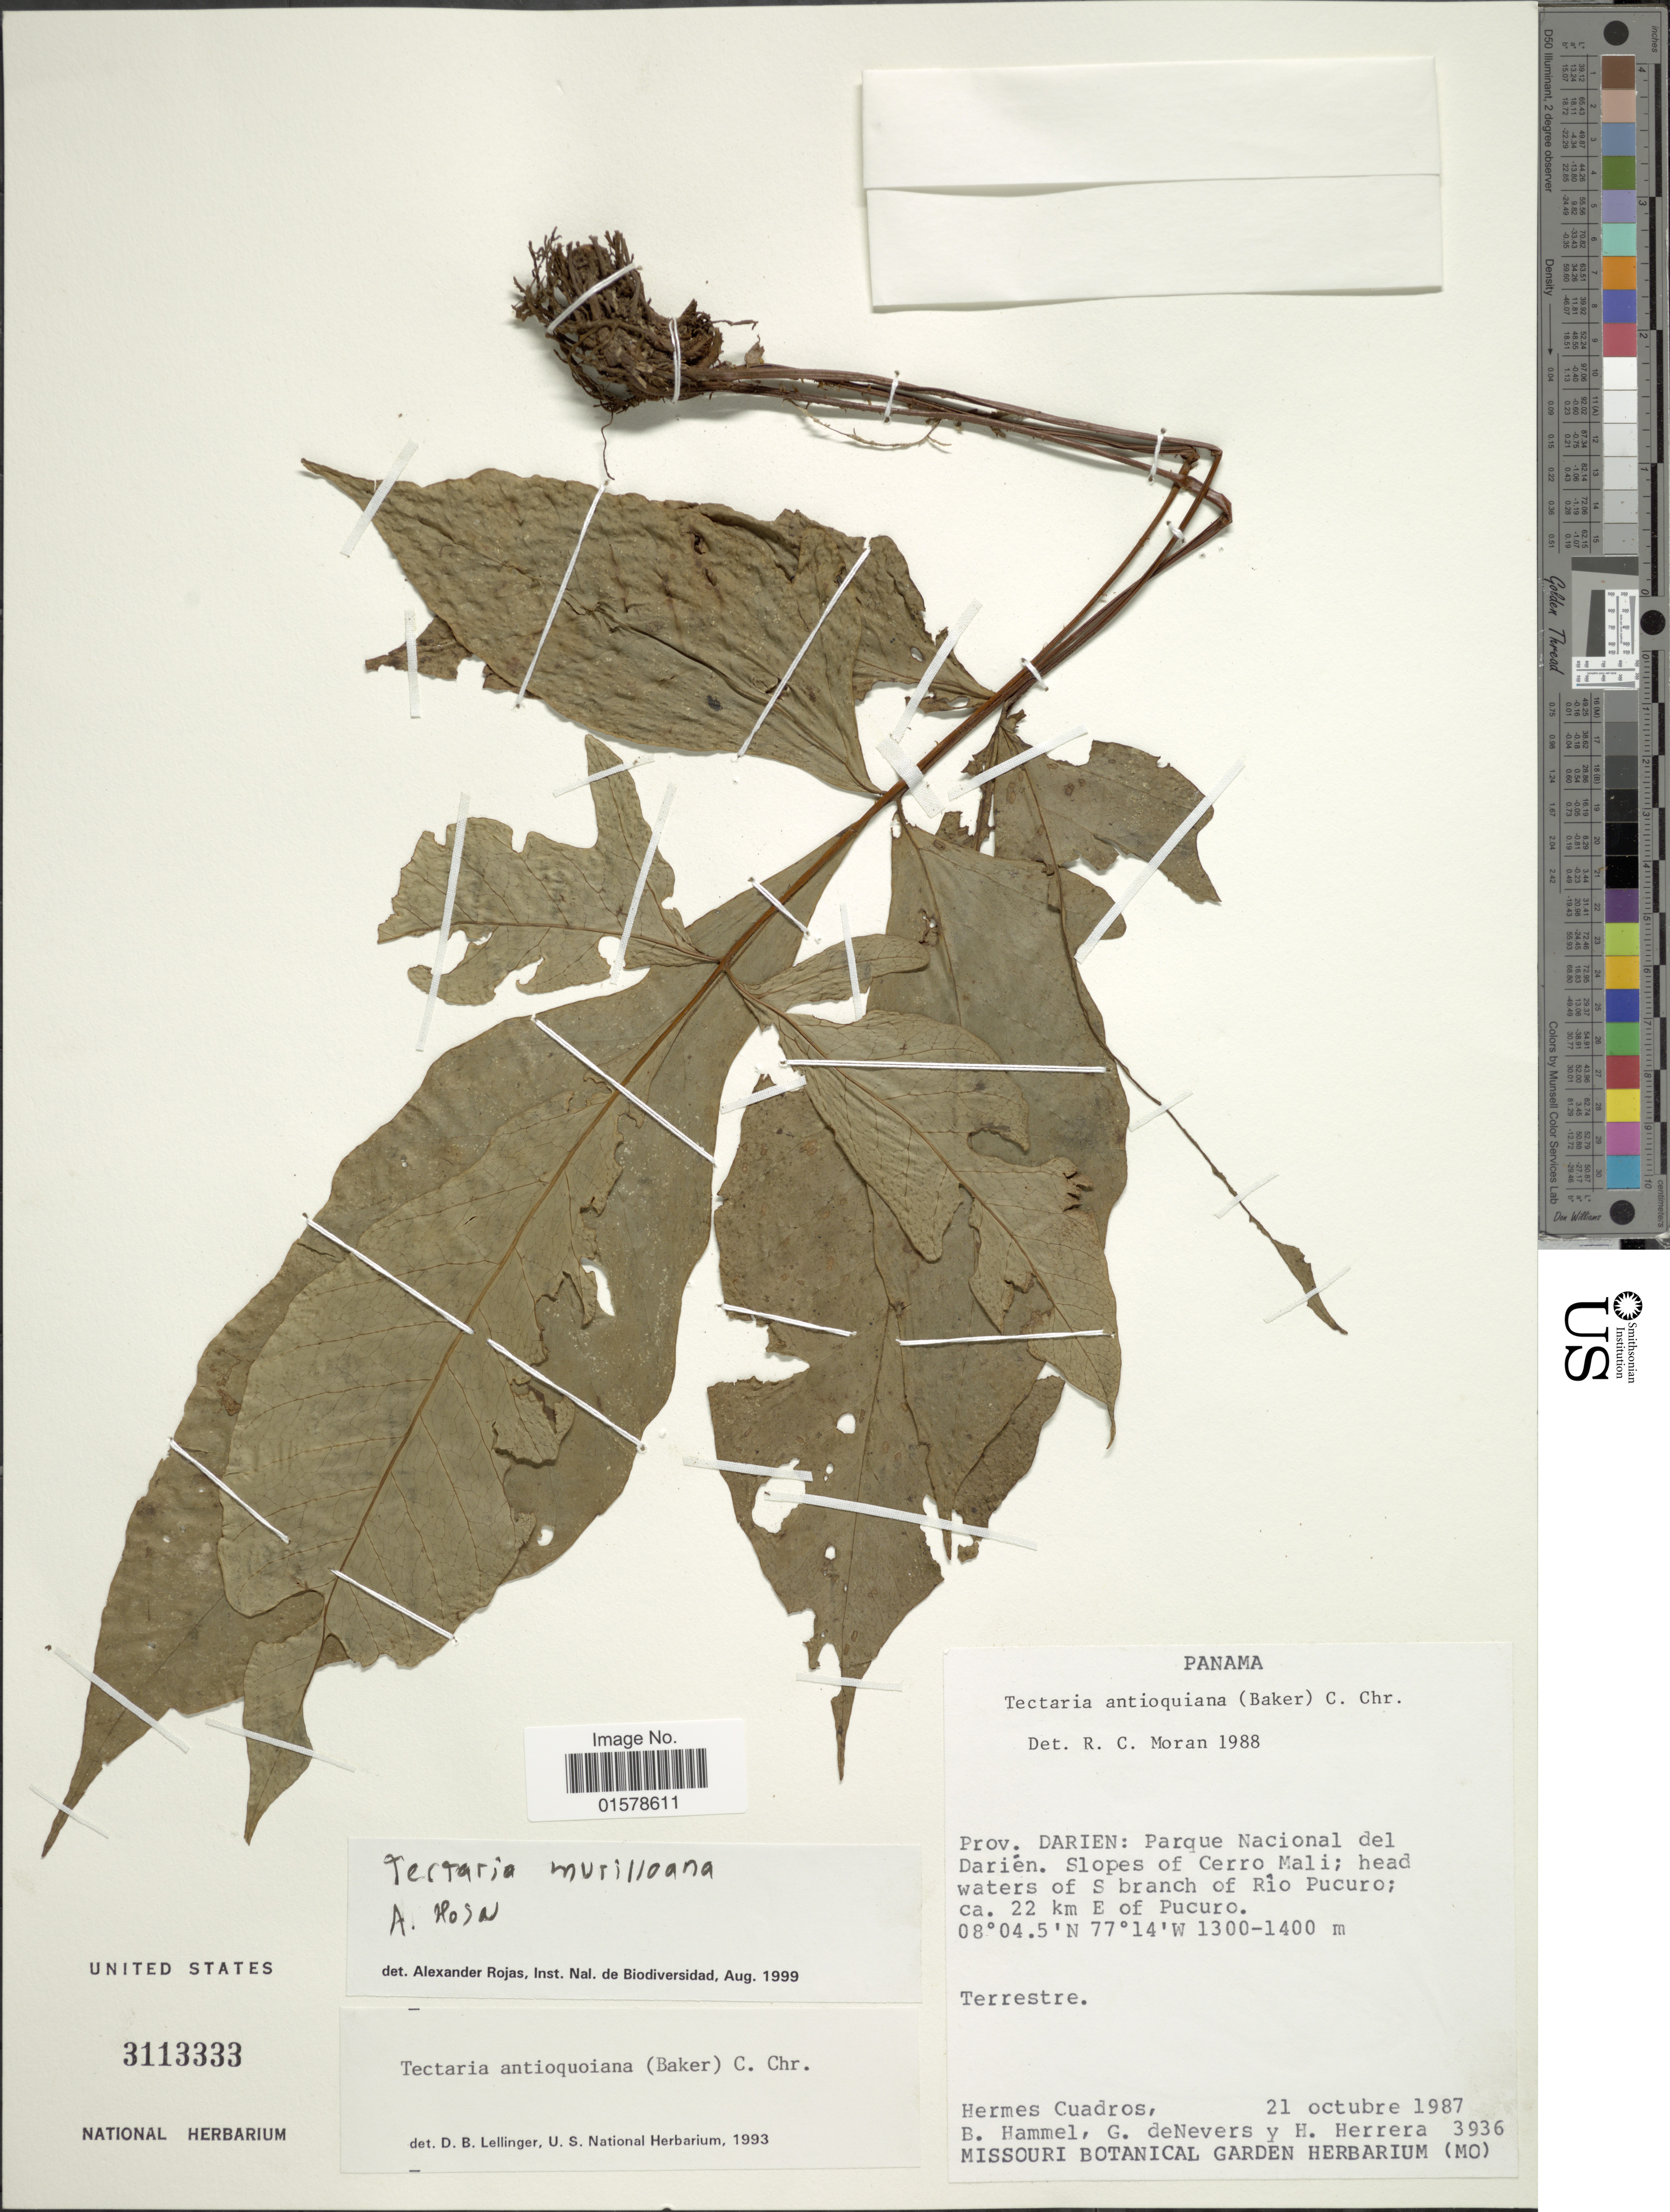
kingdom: Plantae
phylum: Tracheophyta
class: Polypodiopsida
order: Polypodiales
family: Tectariaceae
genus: Tectaria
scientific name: Tectaria murilloana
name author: A. Rojas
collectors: H. Cuadros, B. Hammel, G. DeNevers & H. Herrera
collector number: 3936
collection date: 1987-10-21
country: Panama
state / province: Darién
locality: Parque Nacional del Darien. Slopes of Cerro Mali; head waters of S Branch of Rio Pucuro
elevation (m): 1300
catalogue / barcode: US 3113333